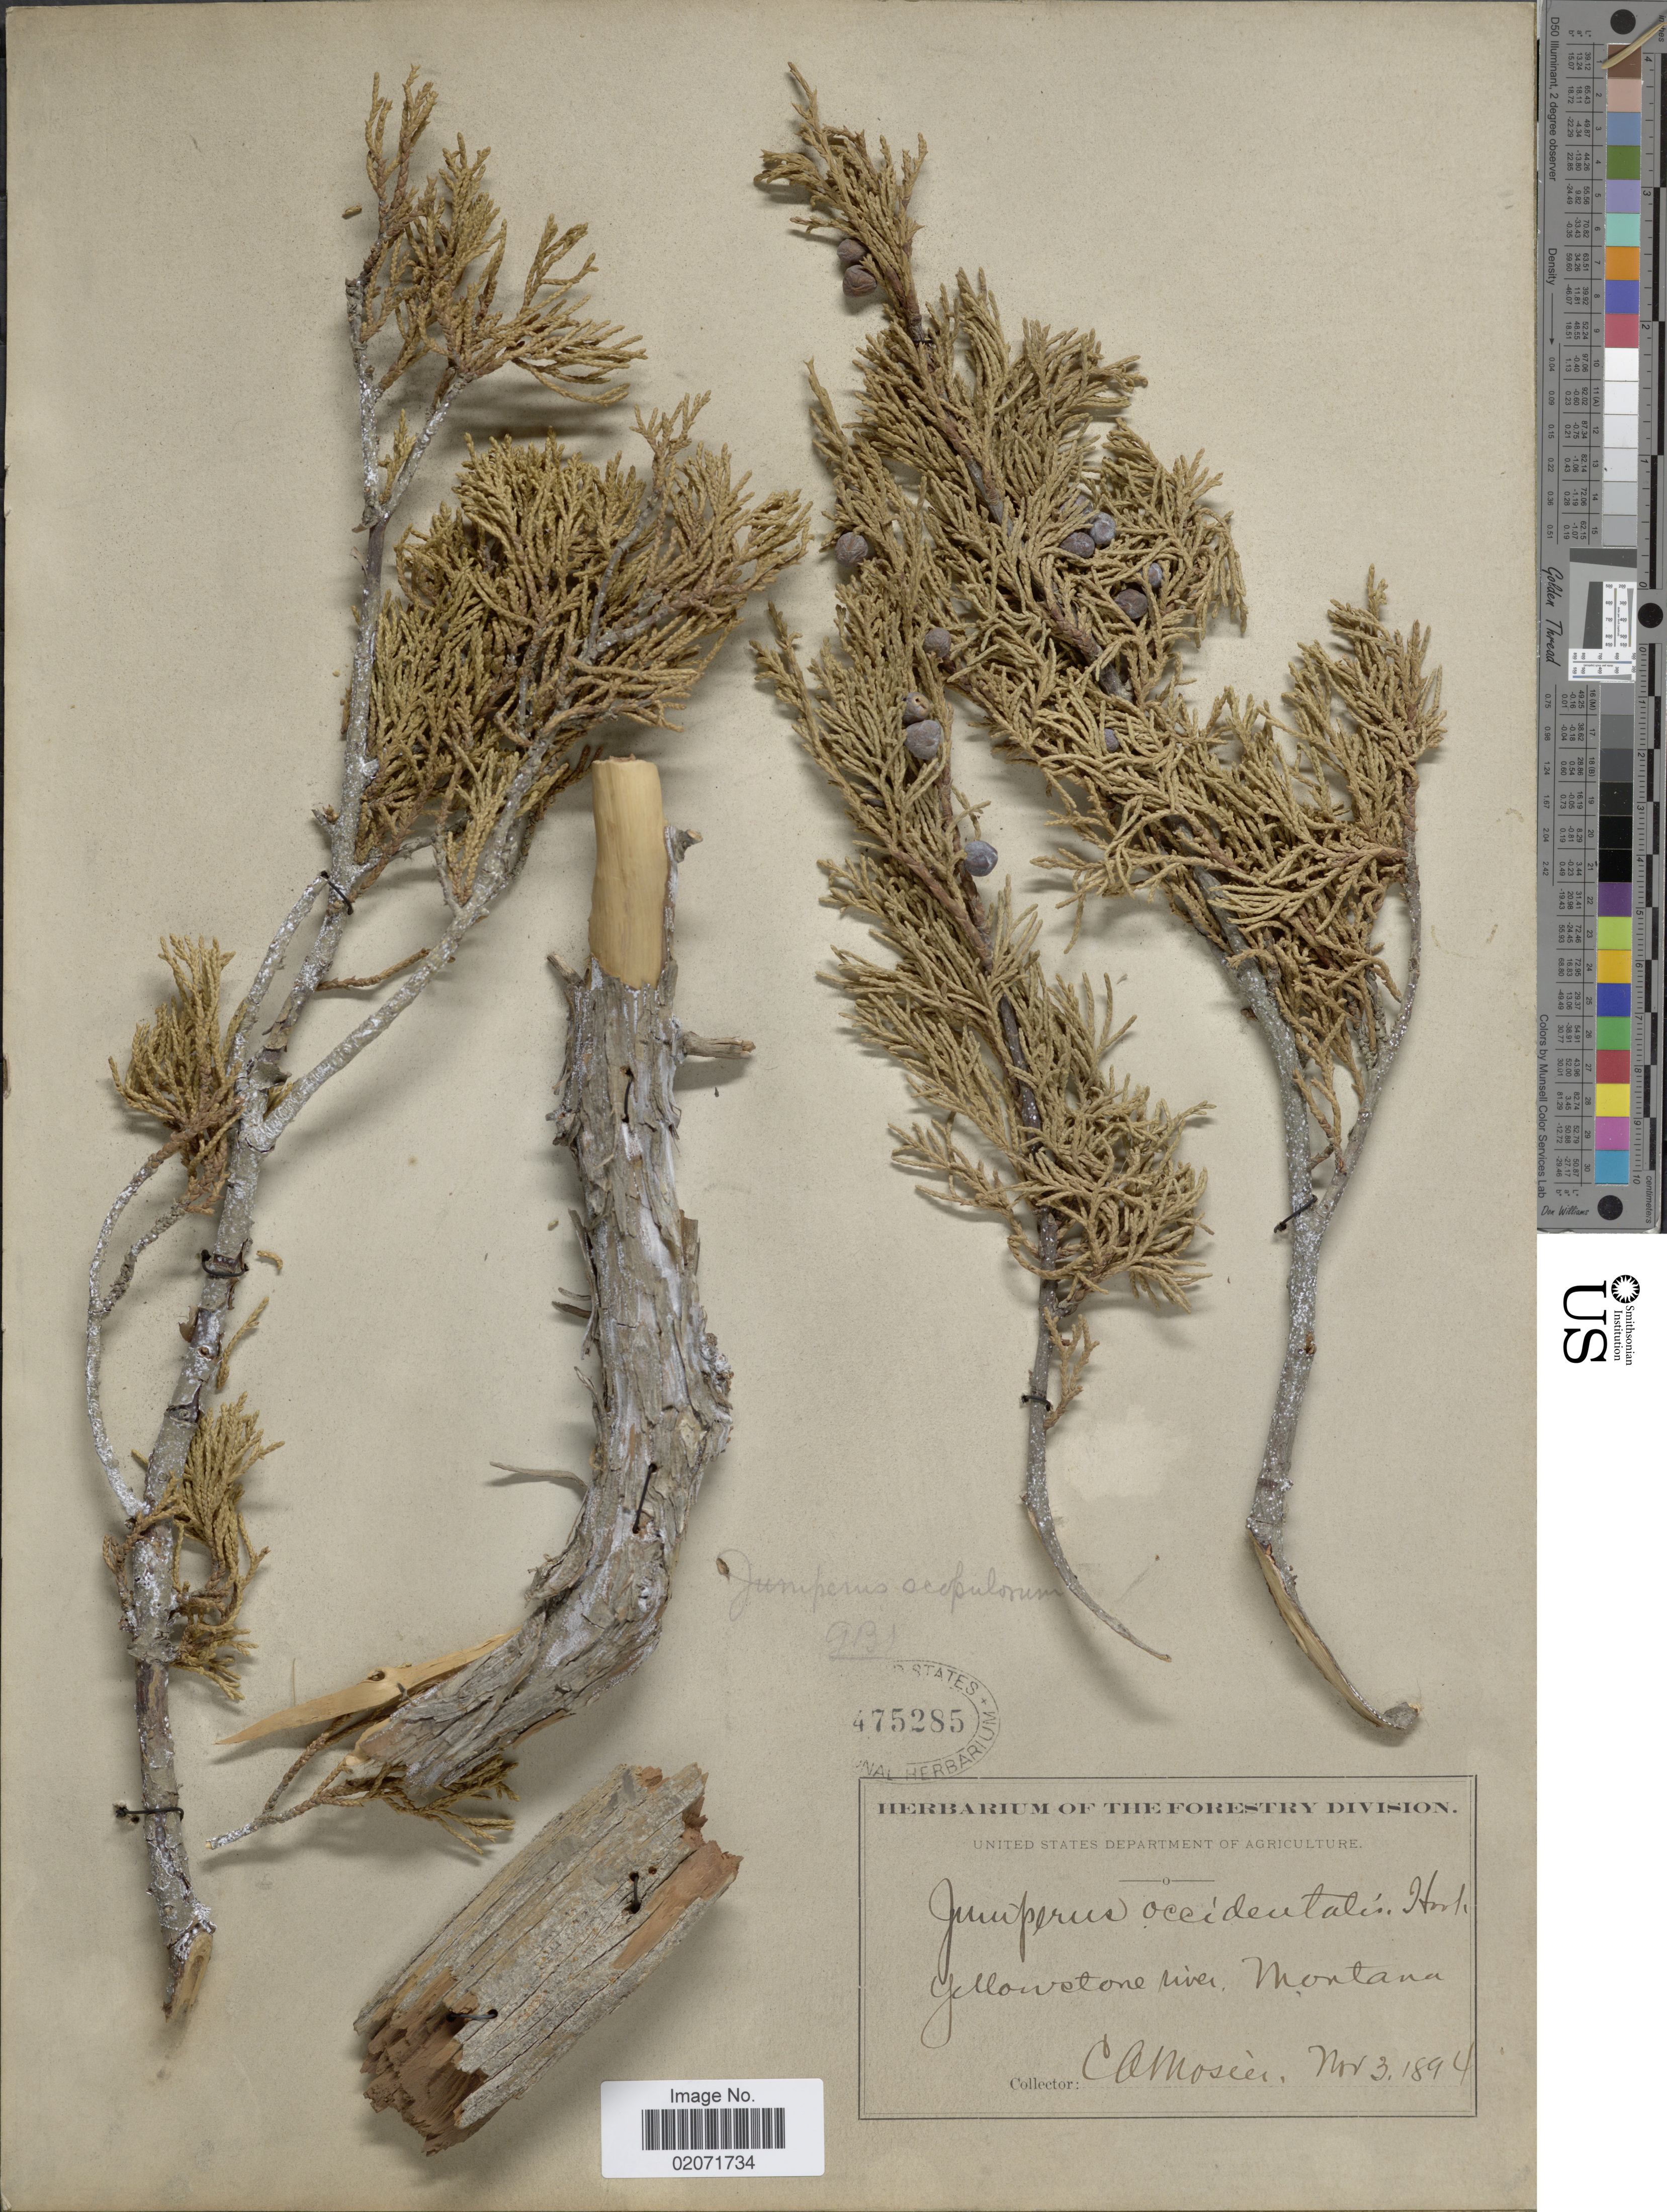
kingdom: Plantae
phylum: Tracheophyta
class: Pinopsida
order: Pinales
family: Cupressaceae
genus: Juniperus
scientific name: Juniperus scopulorum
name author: Sarg.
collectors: C. A. Mosier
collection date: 1894-11-03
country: United States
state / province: Montana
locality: Yellowstone river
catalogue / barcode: US 475285